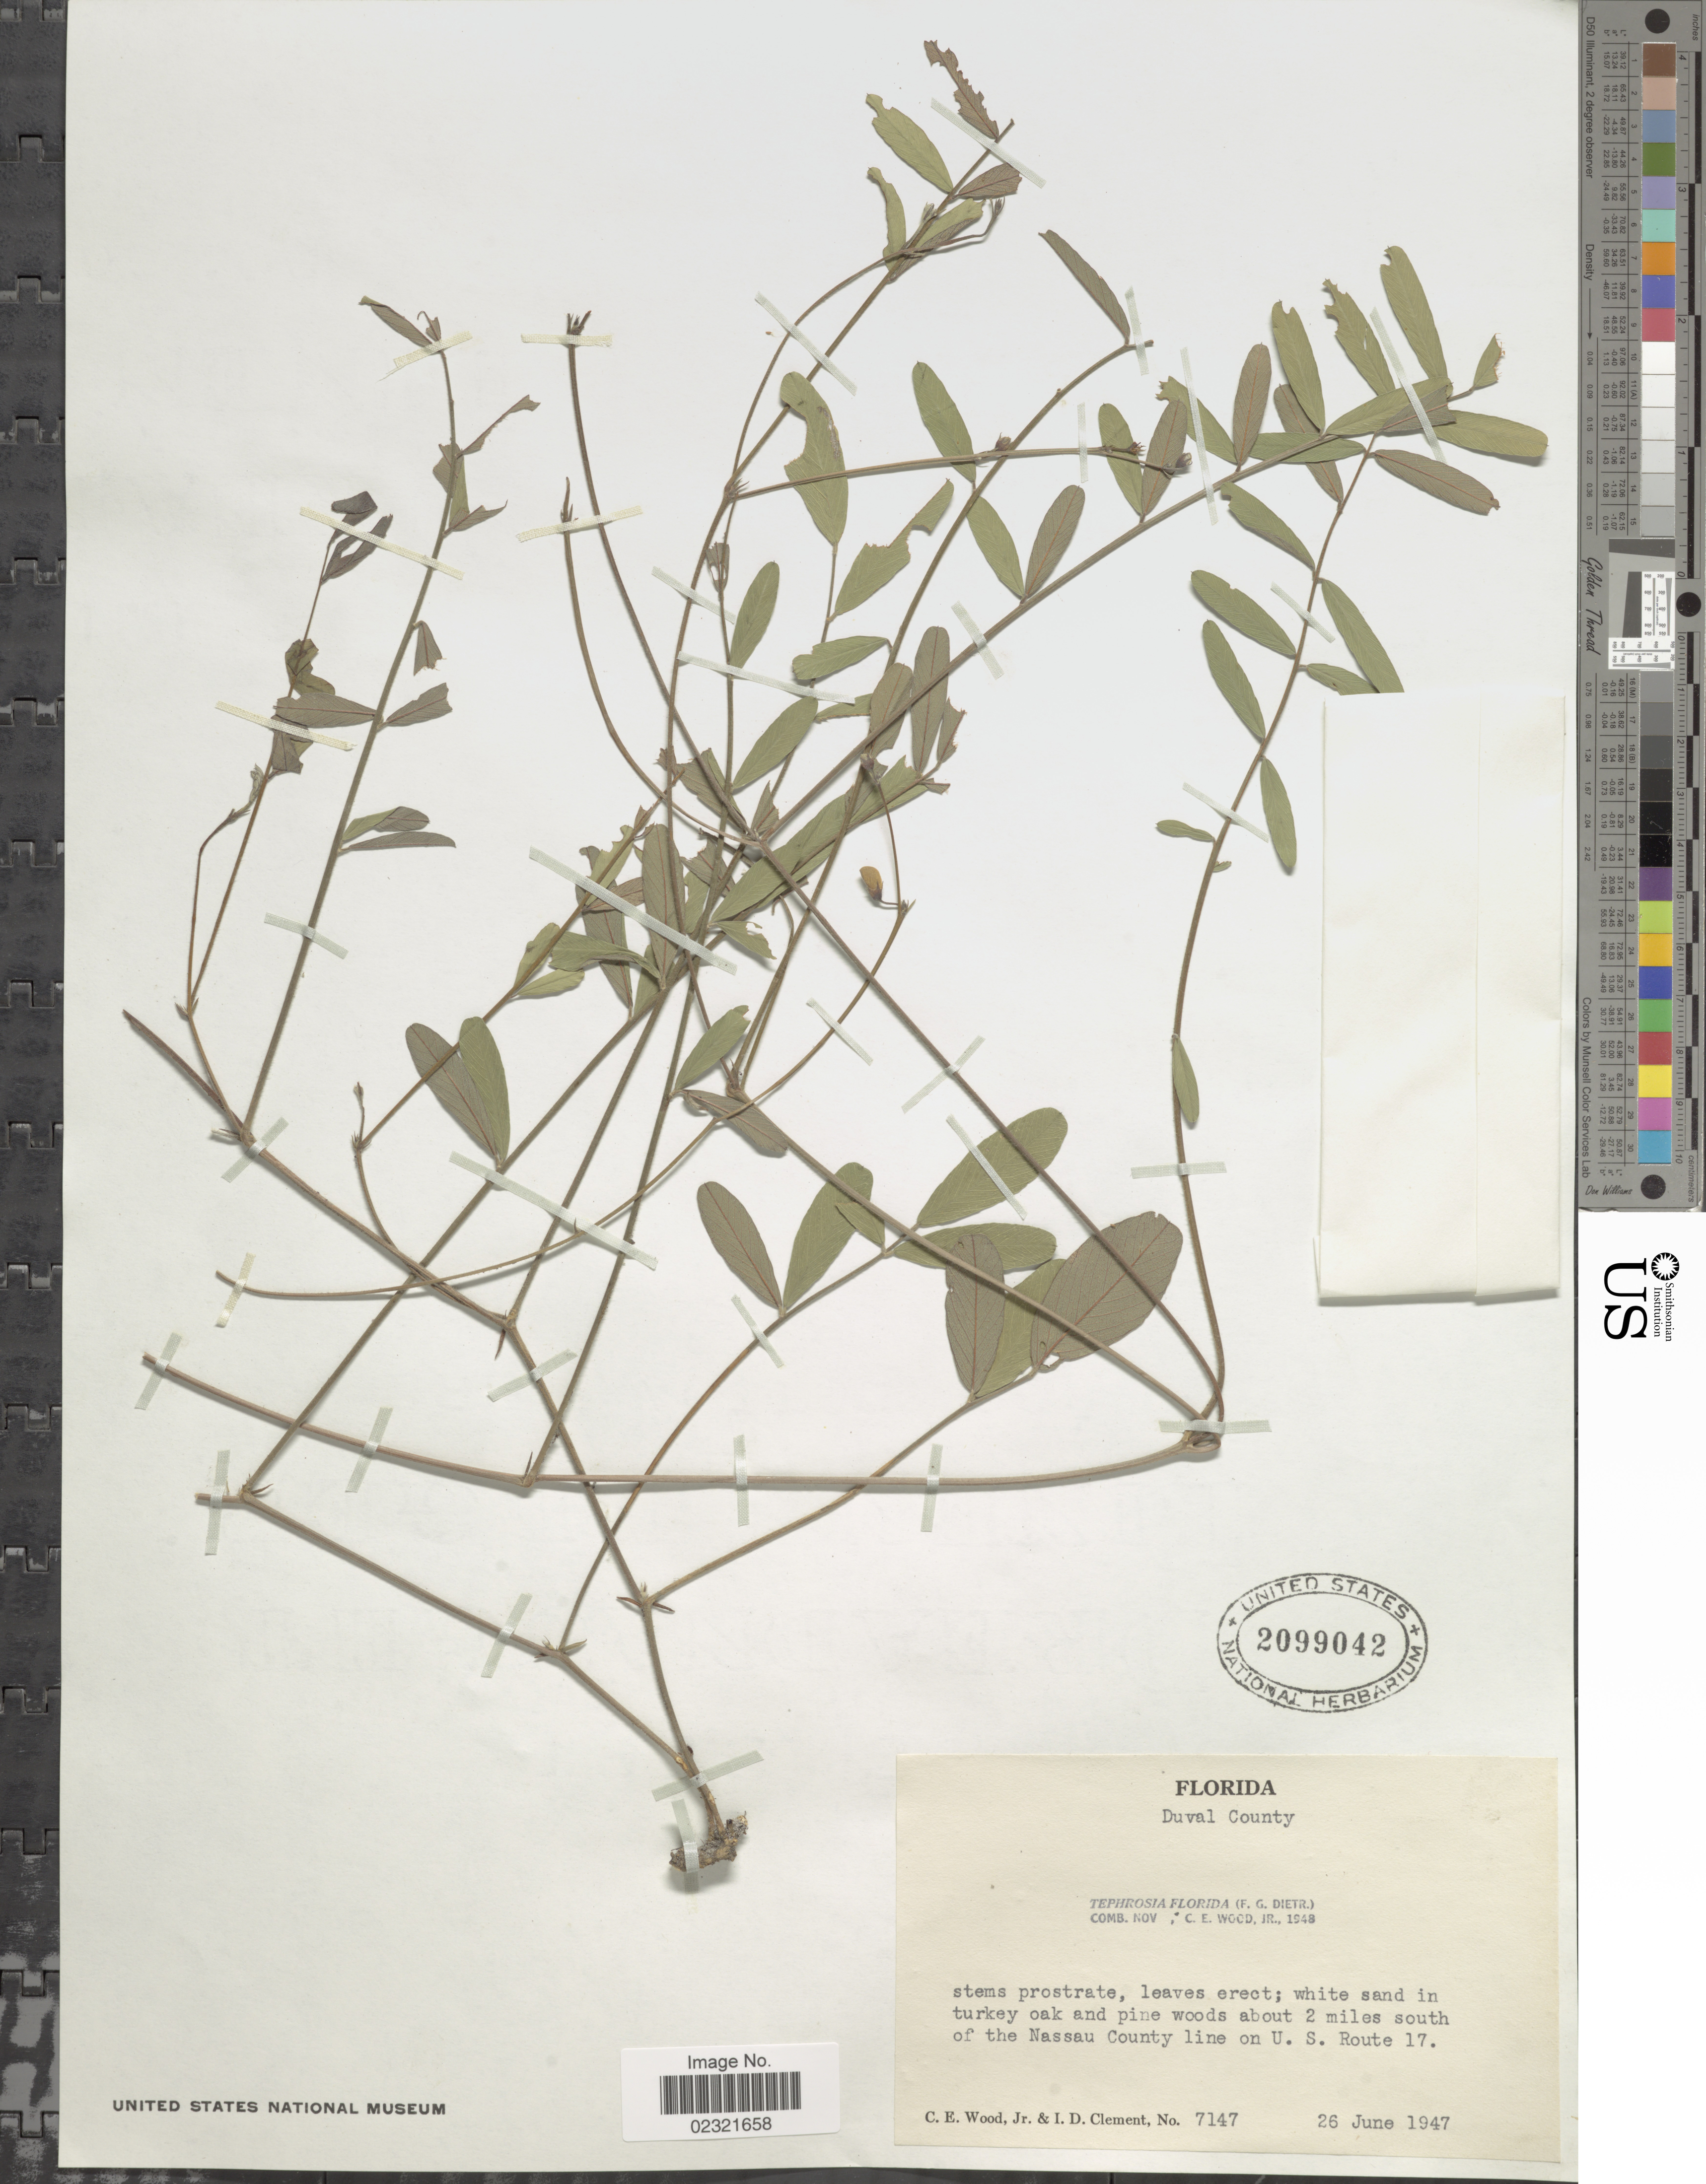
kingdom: Plantae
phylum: Tracheophyta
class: Magnoliopsida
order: Fabales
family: Fabaceae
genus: Tephrosia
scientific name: Tephrosia florida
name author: (Dietr.) C.E. Wood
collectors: C. Wood & I. Clement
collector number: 7147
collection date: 1947-06-26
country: United States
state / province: Florida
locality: Duval County, white sand in turkey oak and pine woods about 2 miles south of the Nassau County line on U.S. Route 17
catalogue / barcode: US 2099042